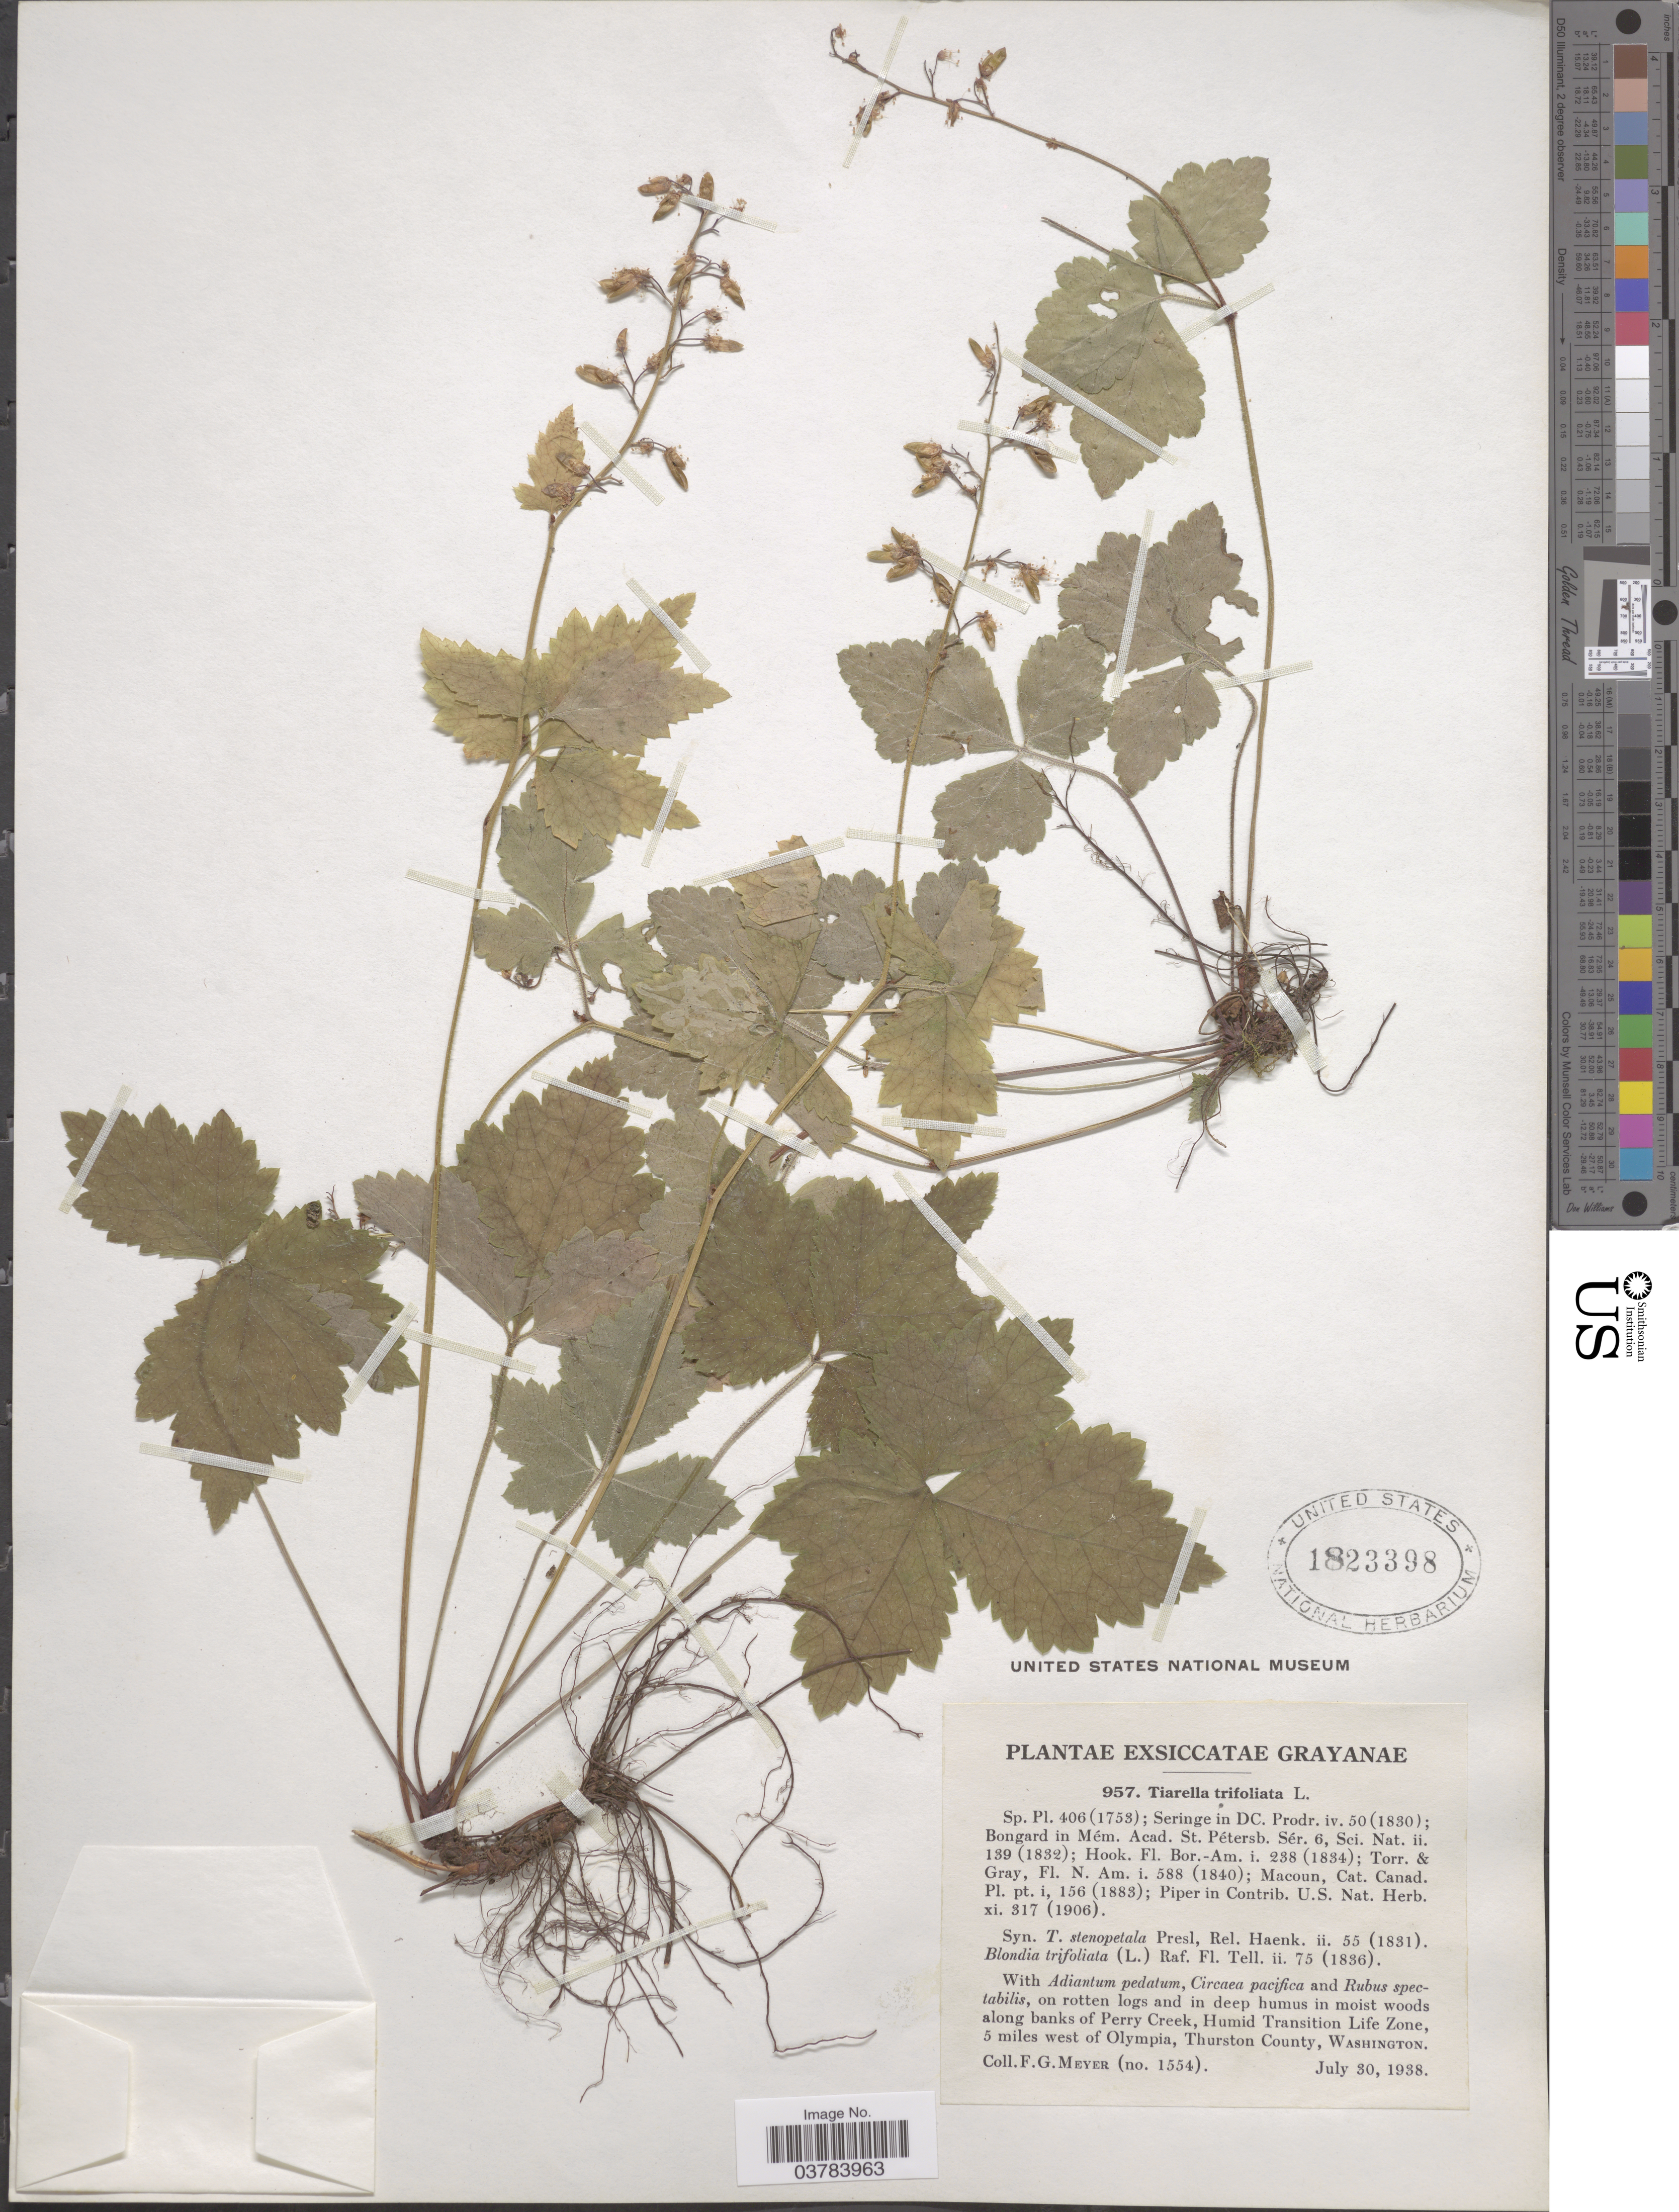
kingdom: Plantae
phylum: Tracheophyta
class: Magnoliopsida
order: Saxifragales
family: Saxifragaceae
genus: Tiarella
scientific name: Tiarella trifoliata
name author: L.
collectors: F. G. Meyer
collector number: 1554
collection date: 1938-07-30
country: United States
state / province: Washington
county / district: Thurston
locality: Along banks of Perry Creek, Humid Transition Life Zone, 5 miles west of Olympia, Thurston County.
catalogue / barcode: US 1823398